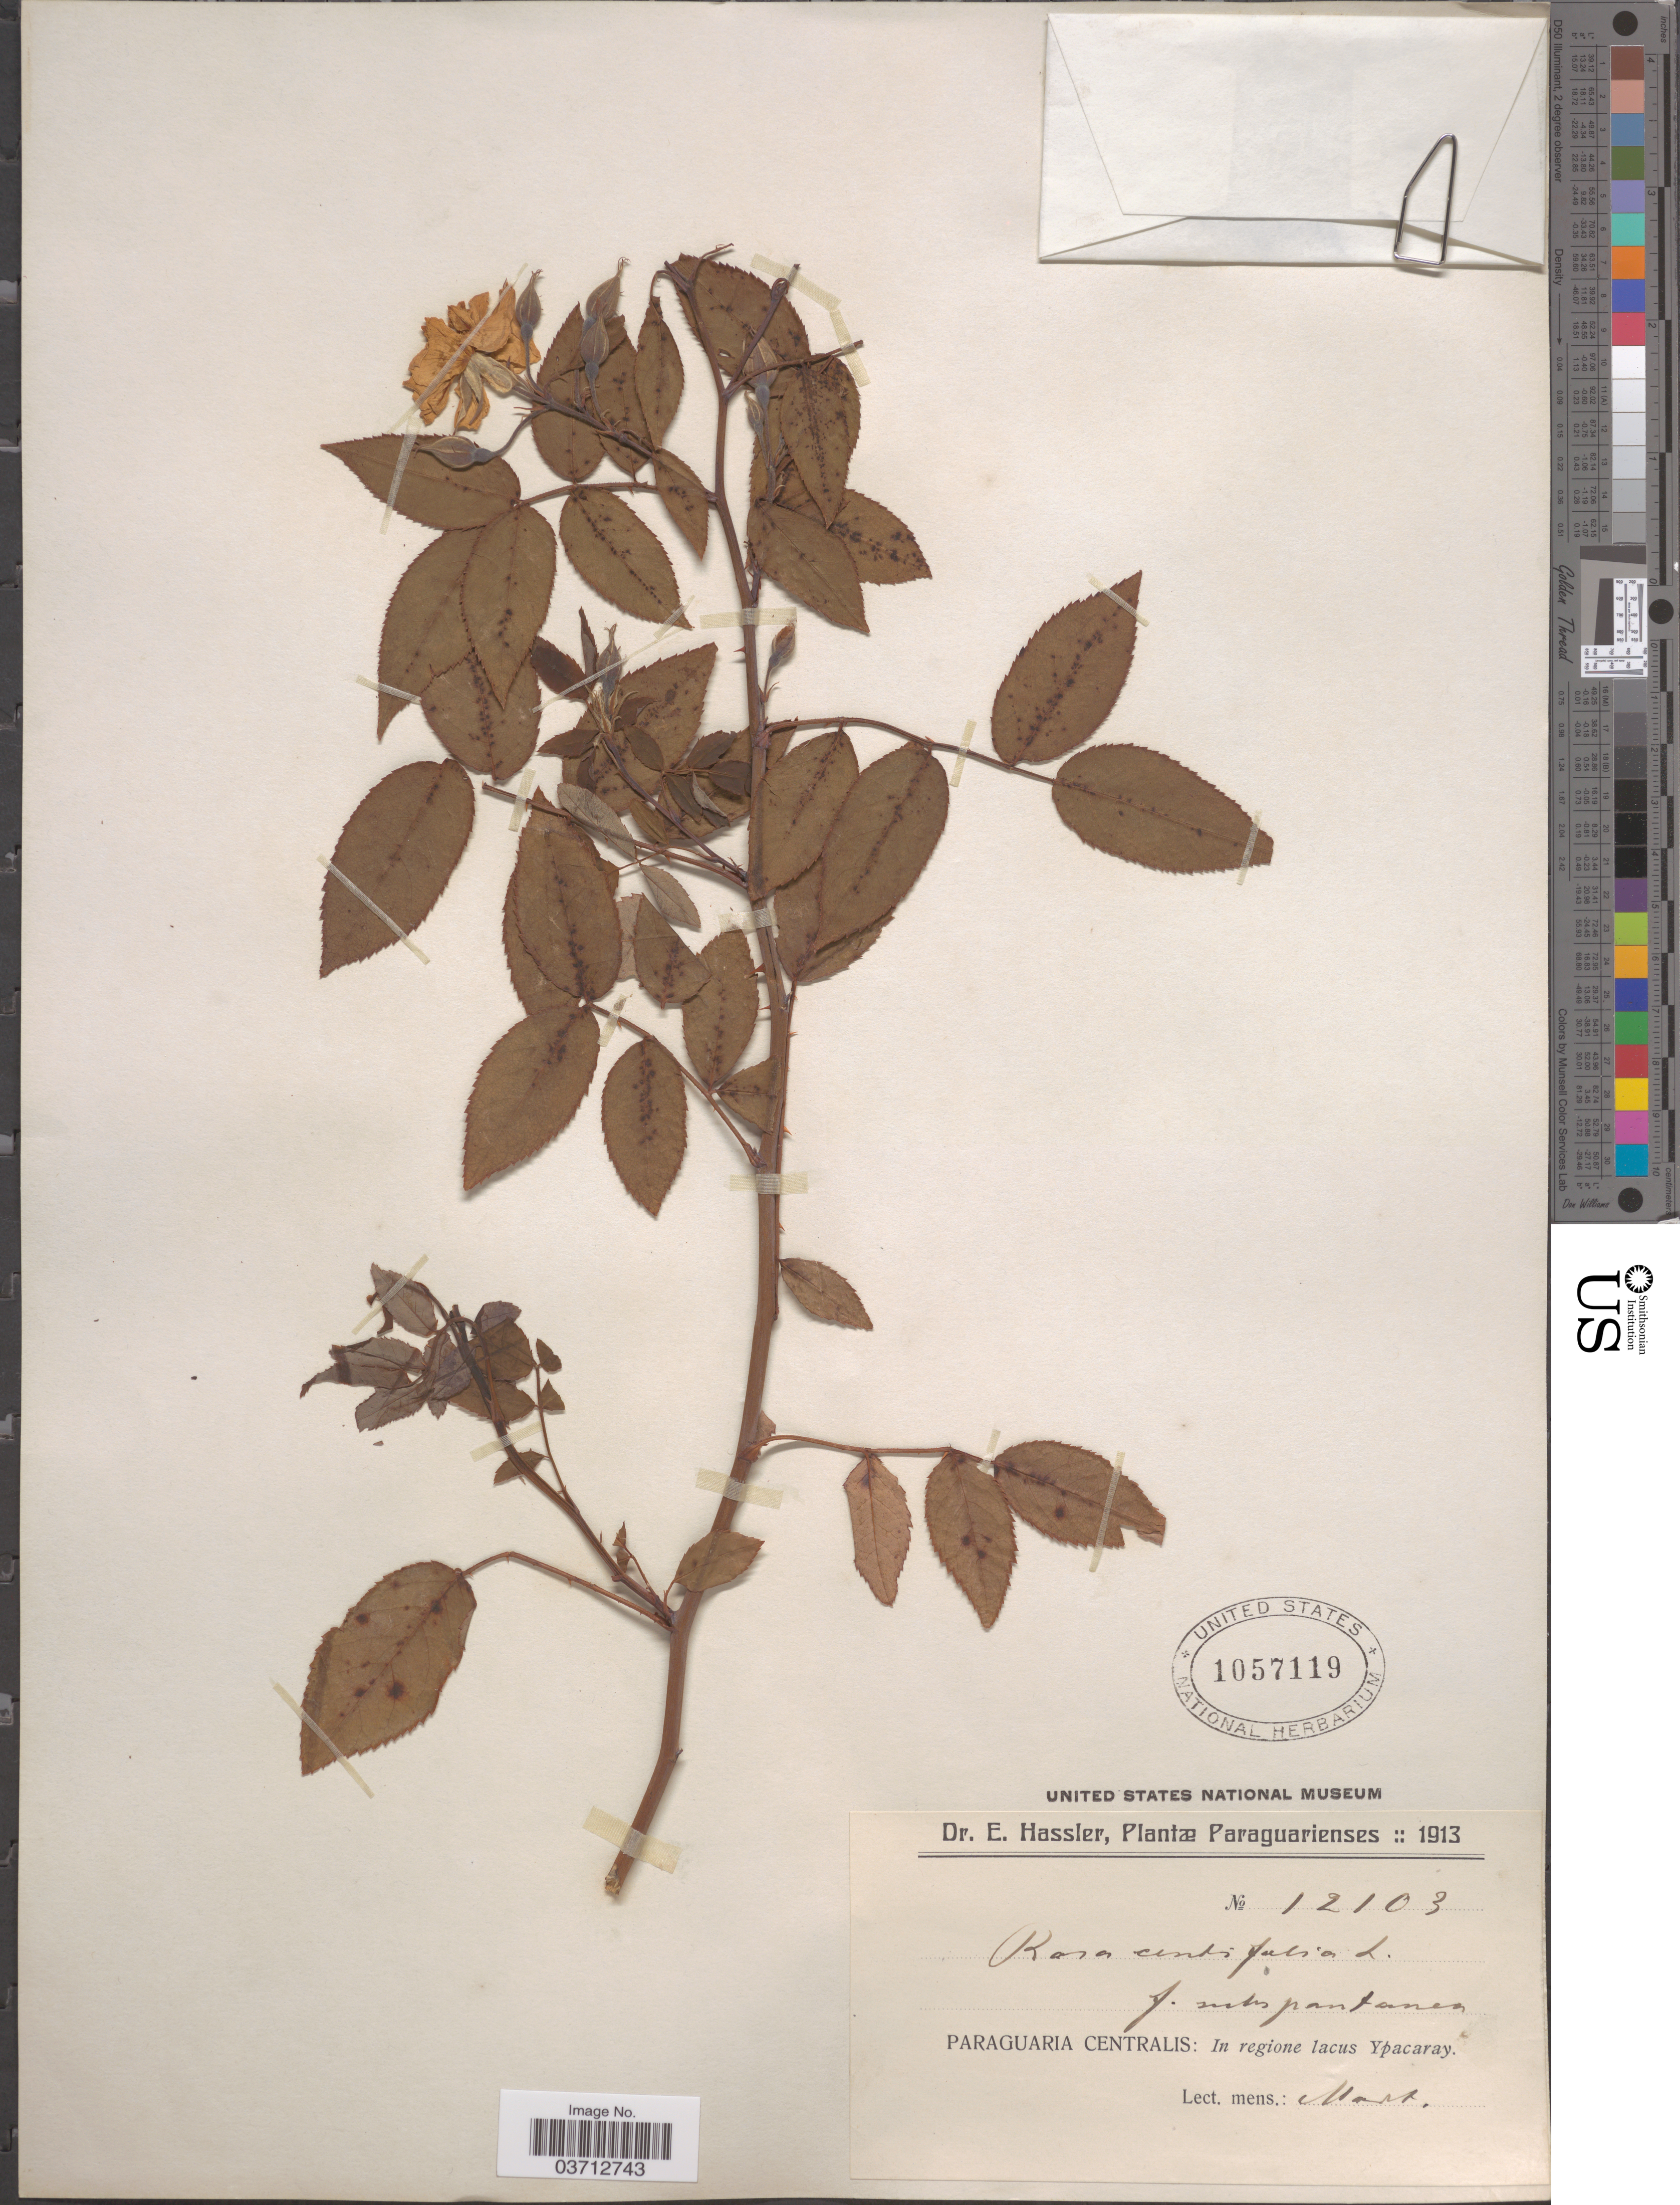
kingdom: Plantae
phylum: Tracheophyta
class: Magnoliopsida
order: Rosales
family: Rosaceae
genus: Rosa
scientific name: Rosa sp.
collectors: E. Hassler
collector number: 12103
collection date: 1913-03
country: Paraguay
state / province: Paraguari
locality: Paraguaria Centralis: In regione lacus Ypacaray.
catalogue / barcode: US 1057119